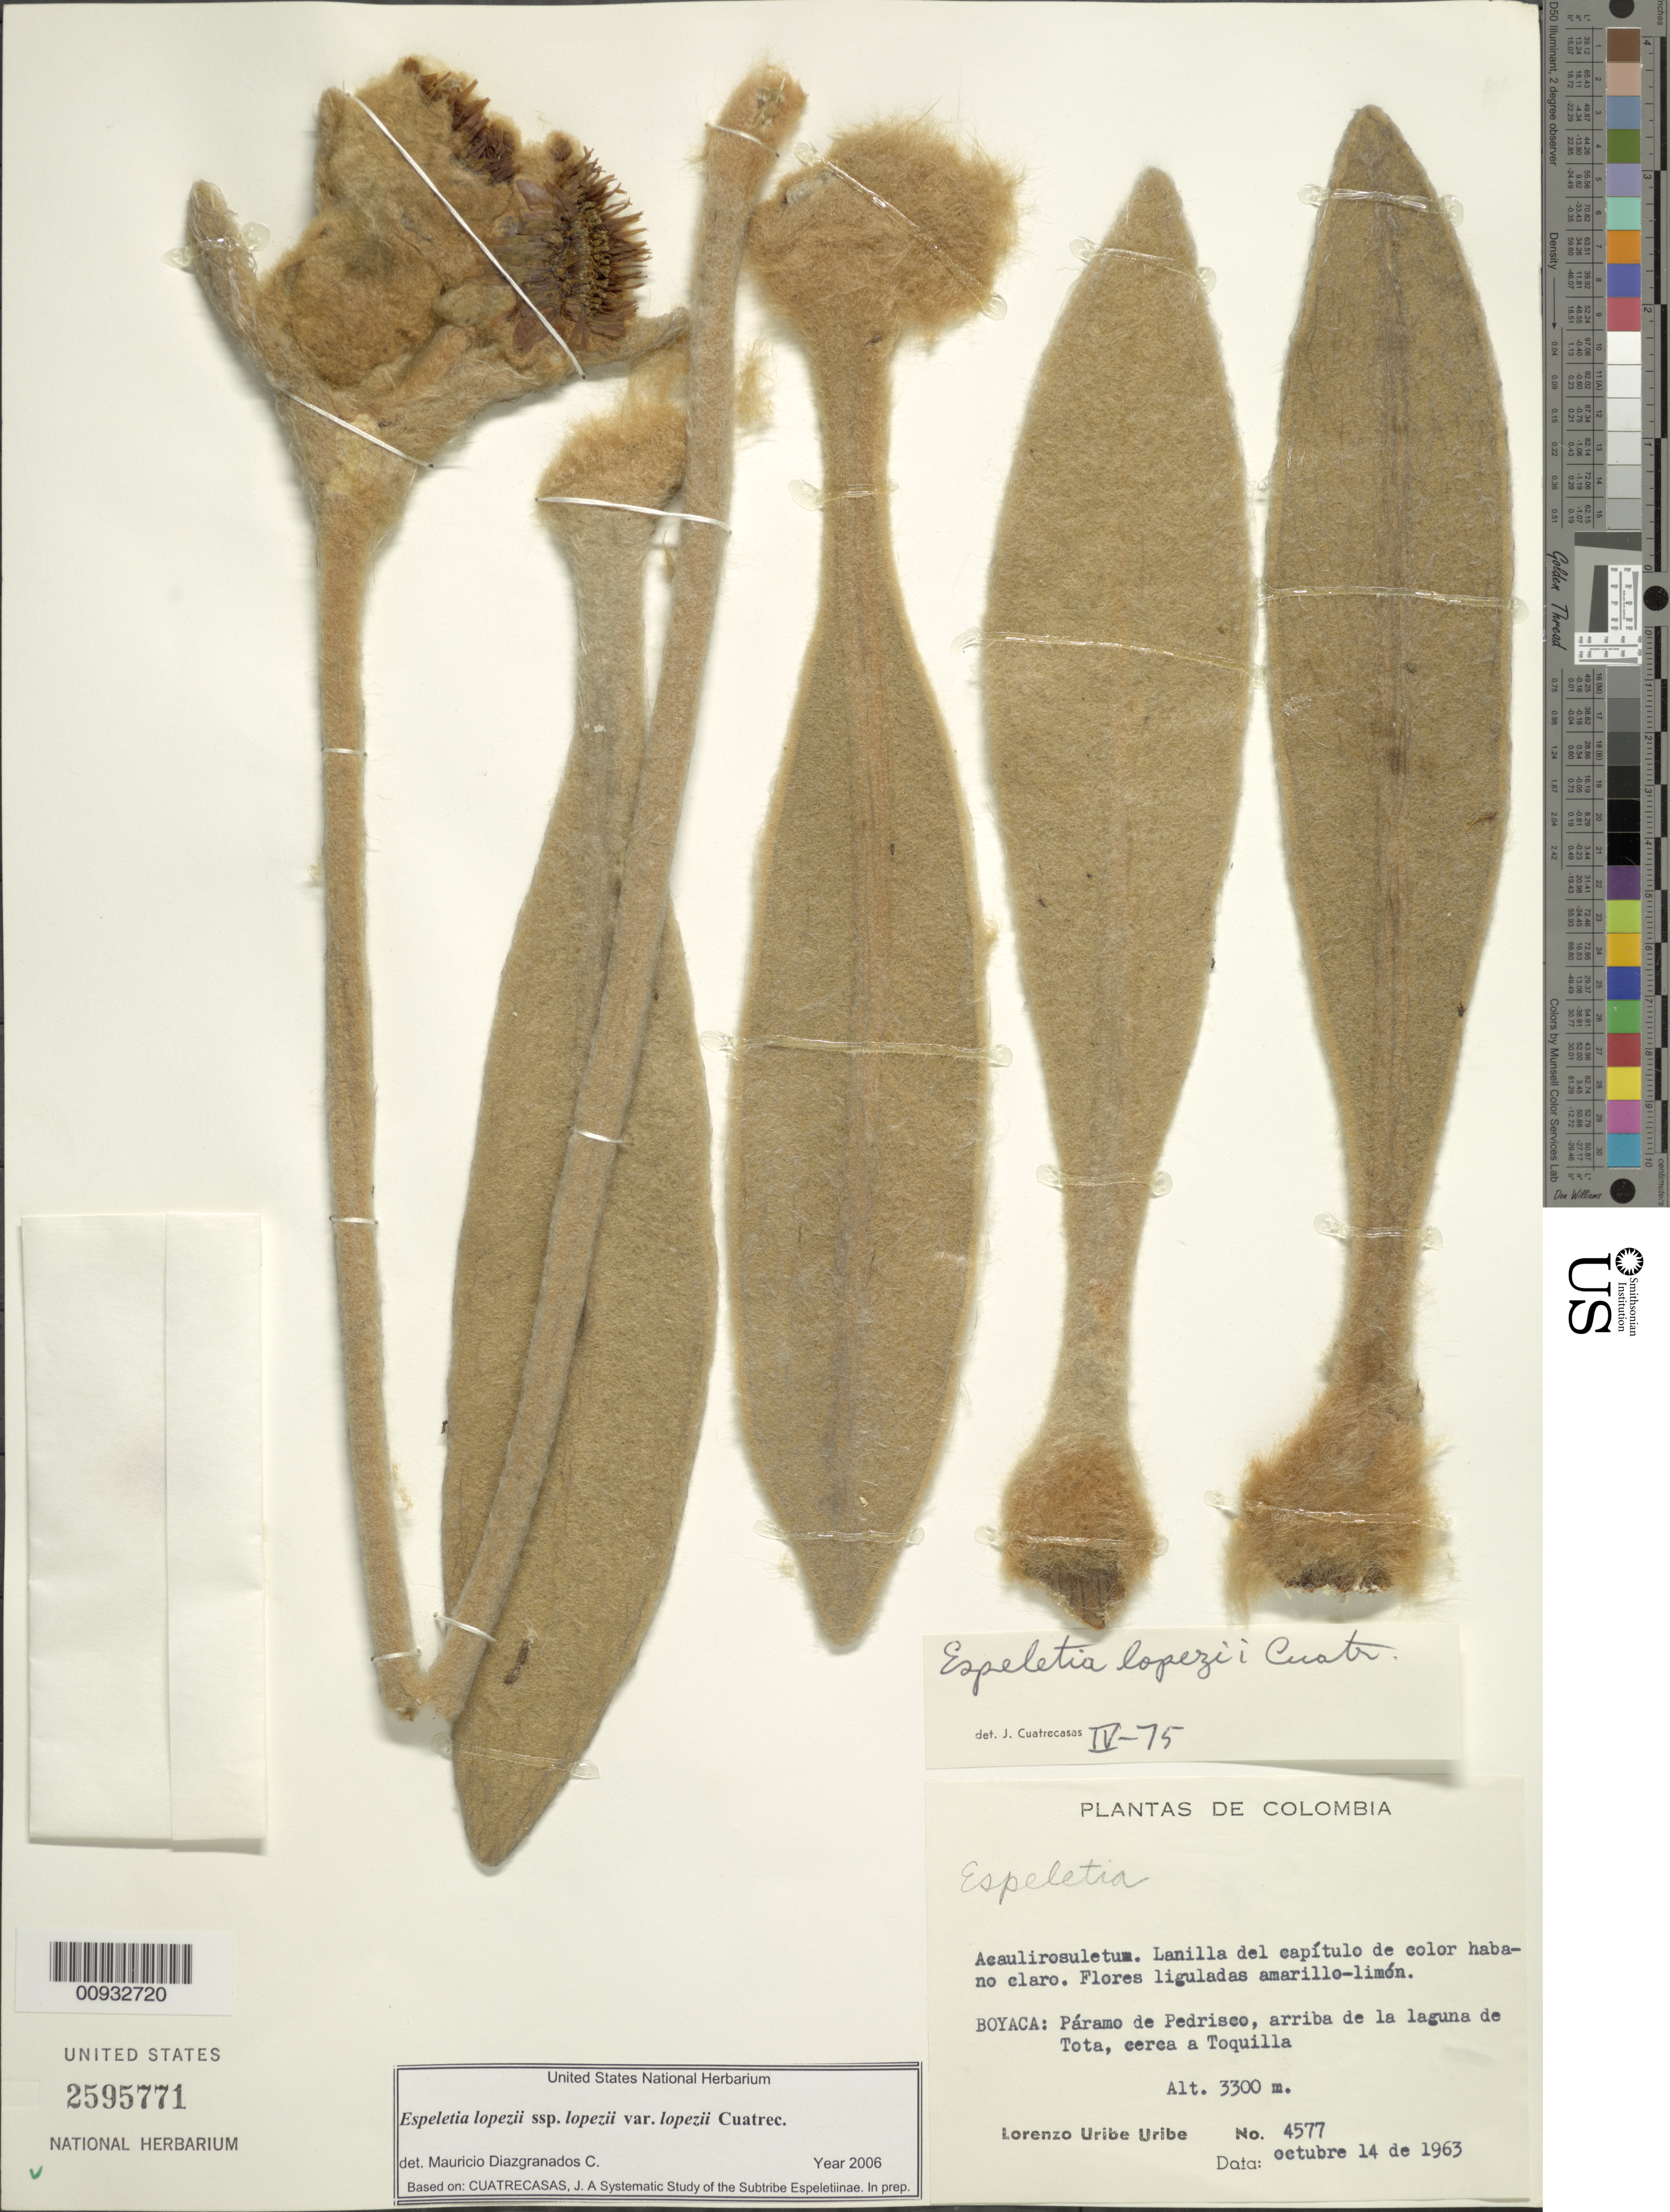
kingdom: Plantae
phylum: Tracheophyta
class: Magnoliopsida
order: Asterales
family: Asteraceae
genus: Espeletia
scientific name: Espeletia lopezii var. lopezi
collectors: L. Uribe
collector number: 4577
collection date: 1963-10-14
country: Colombia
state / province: Boyacá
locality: Páramo de Pedrisco. Arriba de la Laguna de Tota, cerca de Toquilla.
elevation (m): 3300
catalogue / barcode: US 2595771